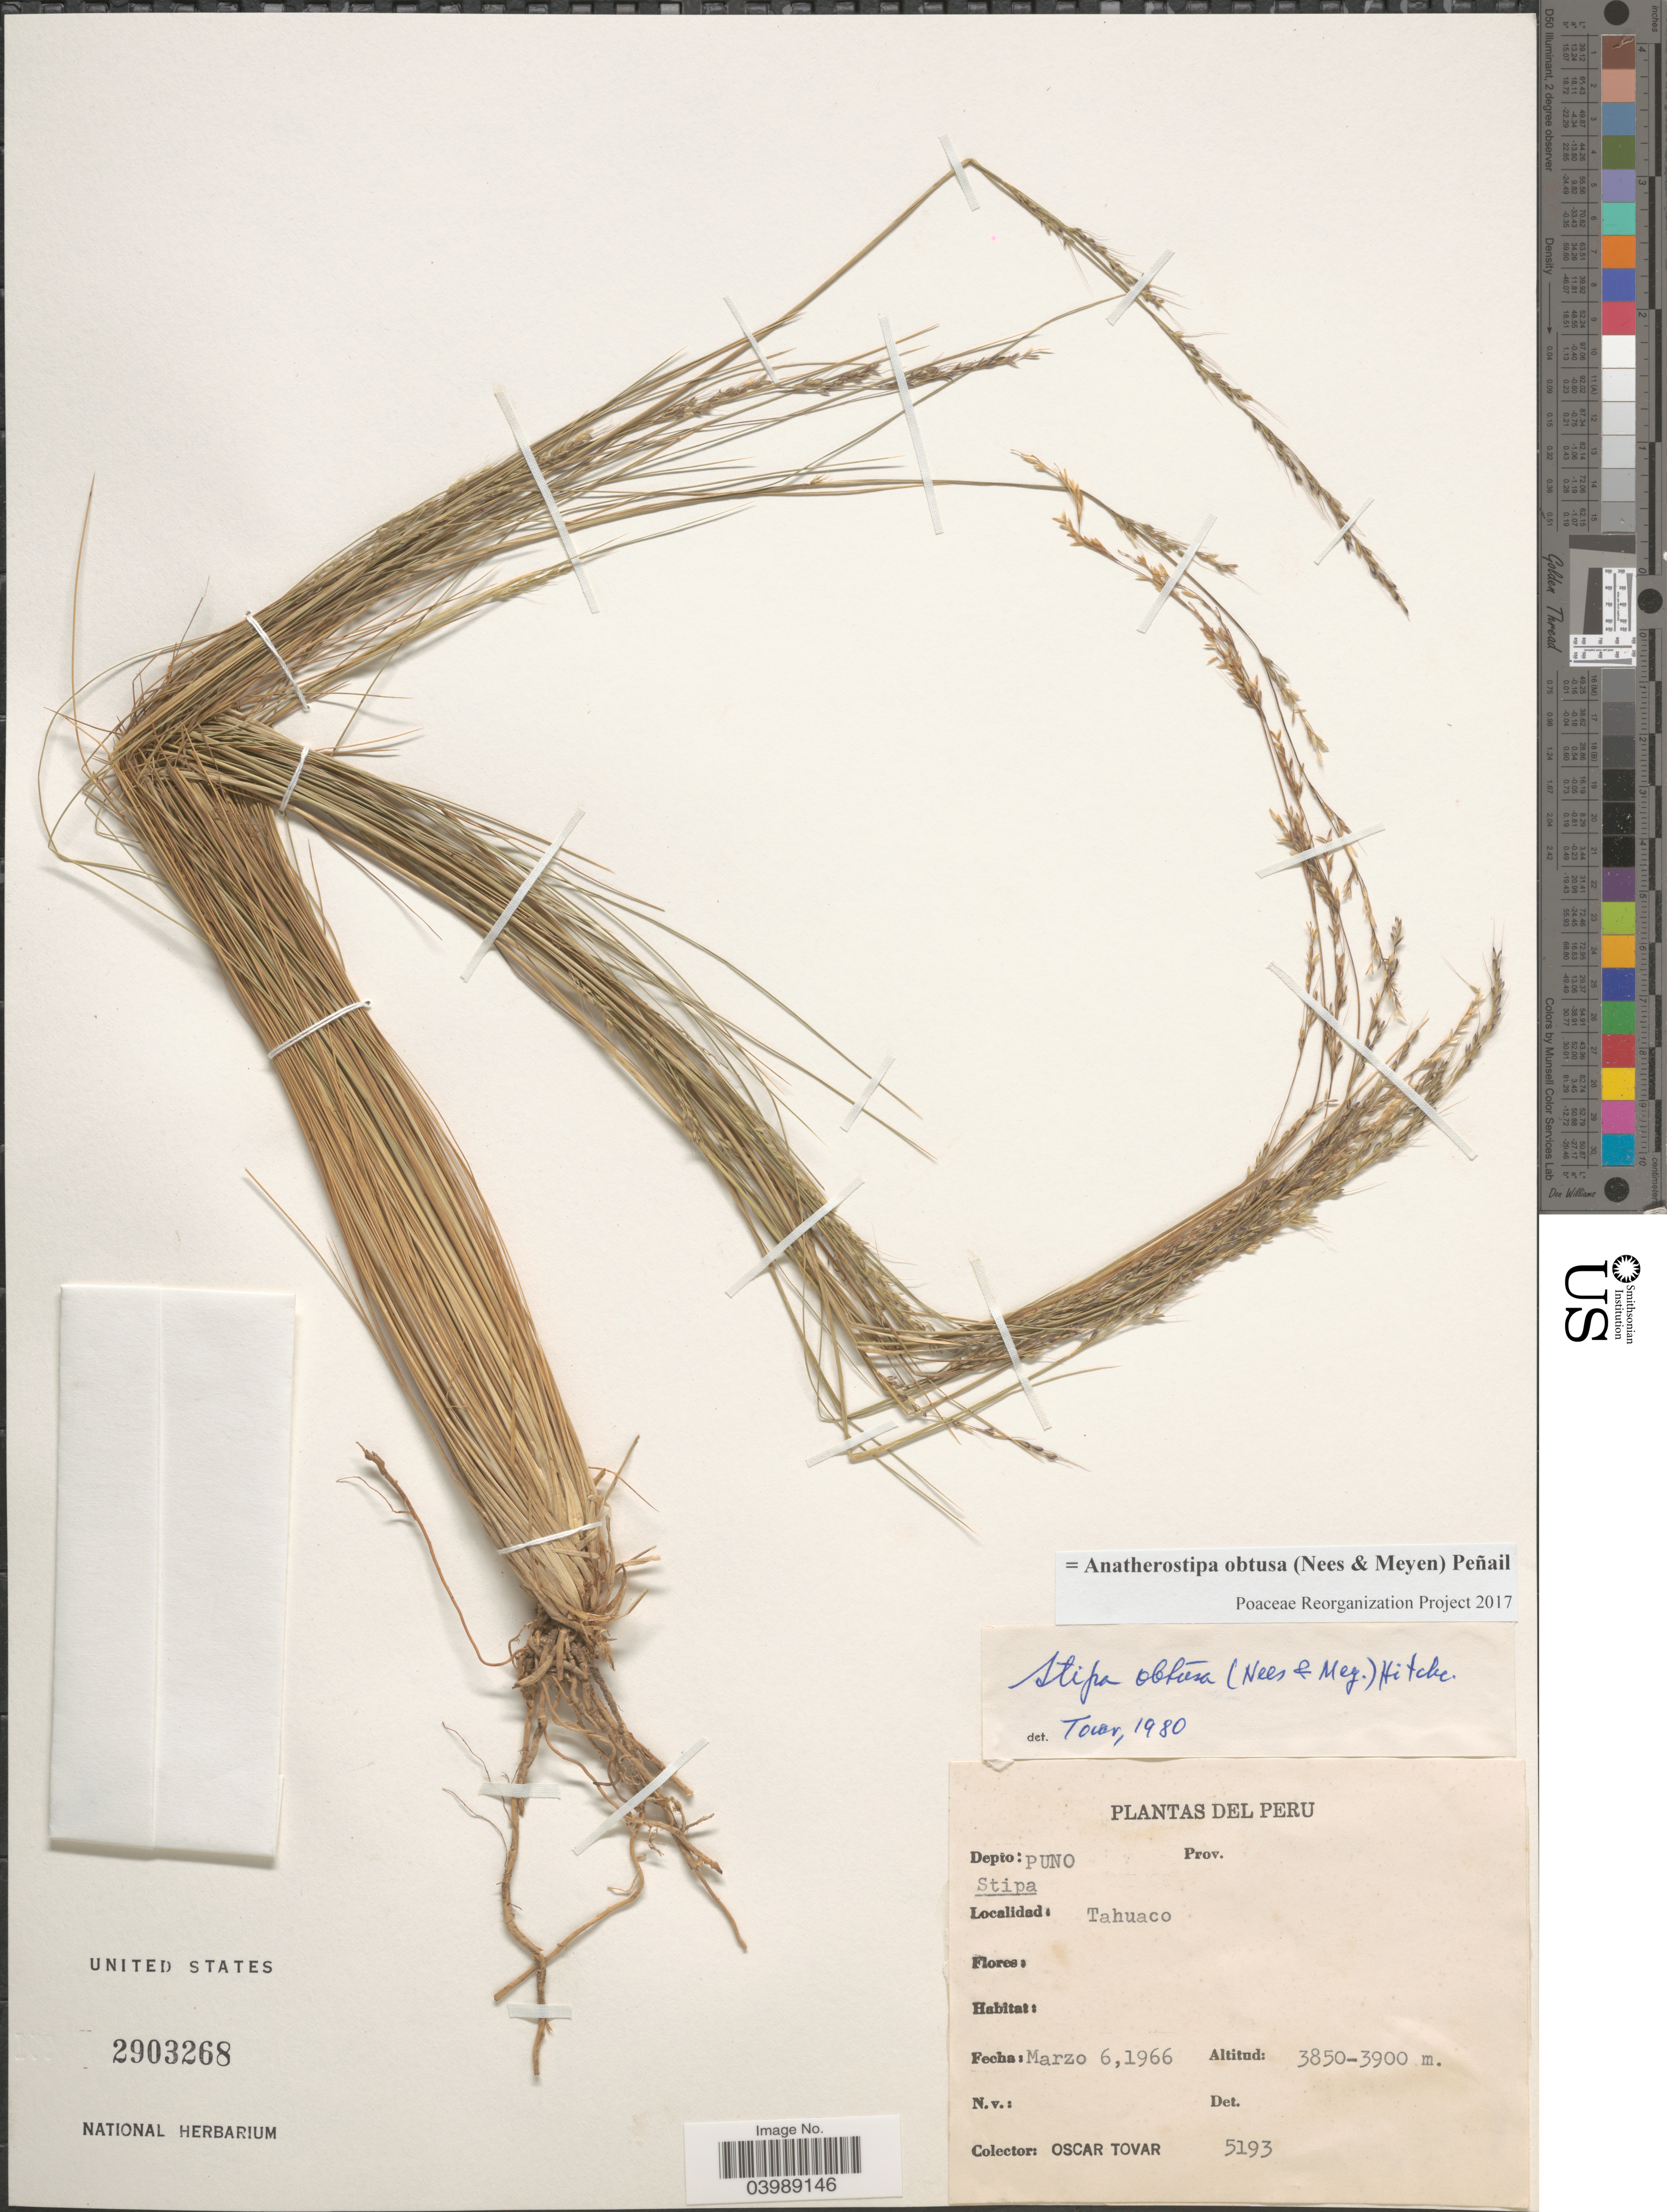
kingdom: Plantae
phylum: Tracheophyta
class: Liliopsida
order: Poales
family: Poaceae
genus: Anatherostipa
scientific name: Anatherostipa obtusa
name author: (Nees & Meyen) Peñailillo B.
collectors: Ó. Tovar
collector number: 5193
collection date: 1966-03-06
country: Peru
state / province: Puno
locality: Depto: Puno. Tahuaco.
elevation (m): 3850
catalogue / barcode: US 2903268